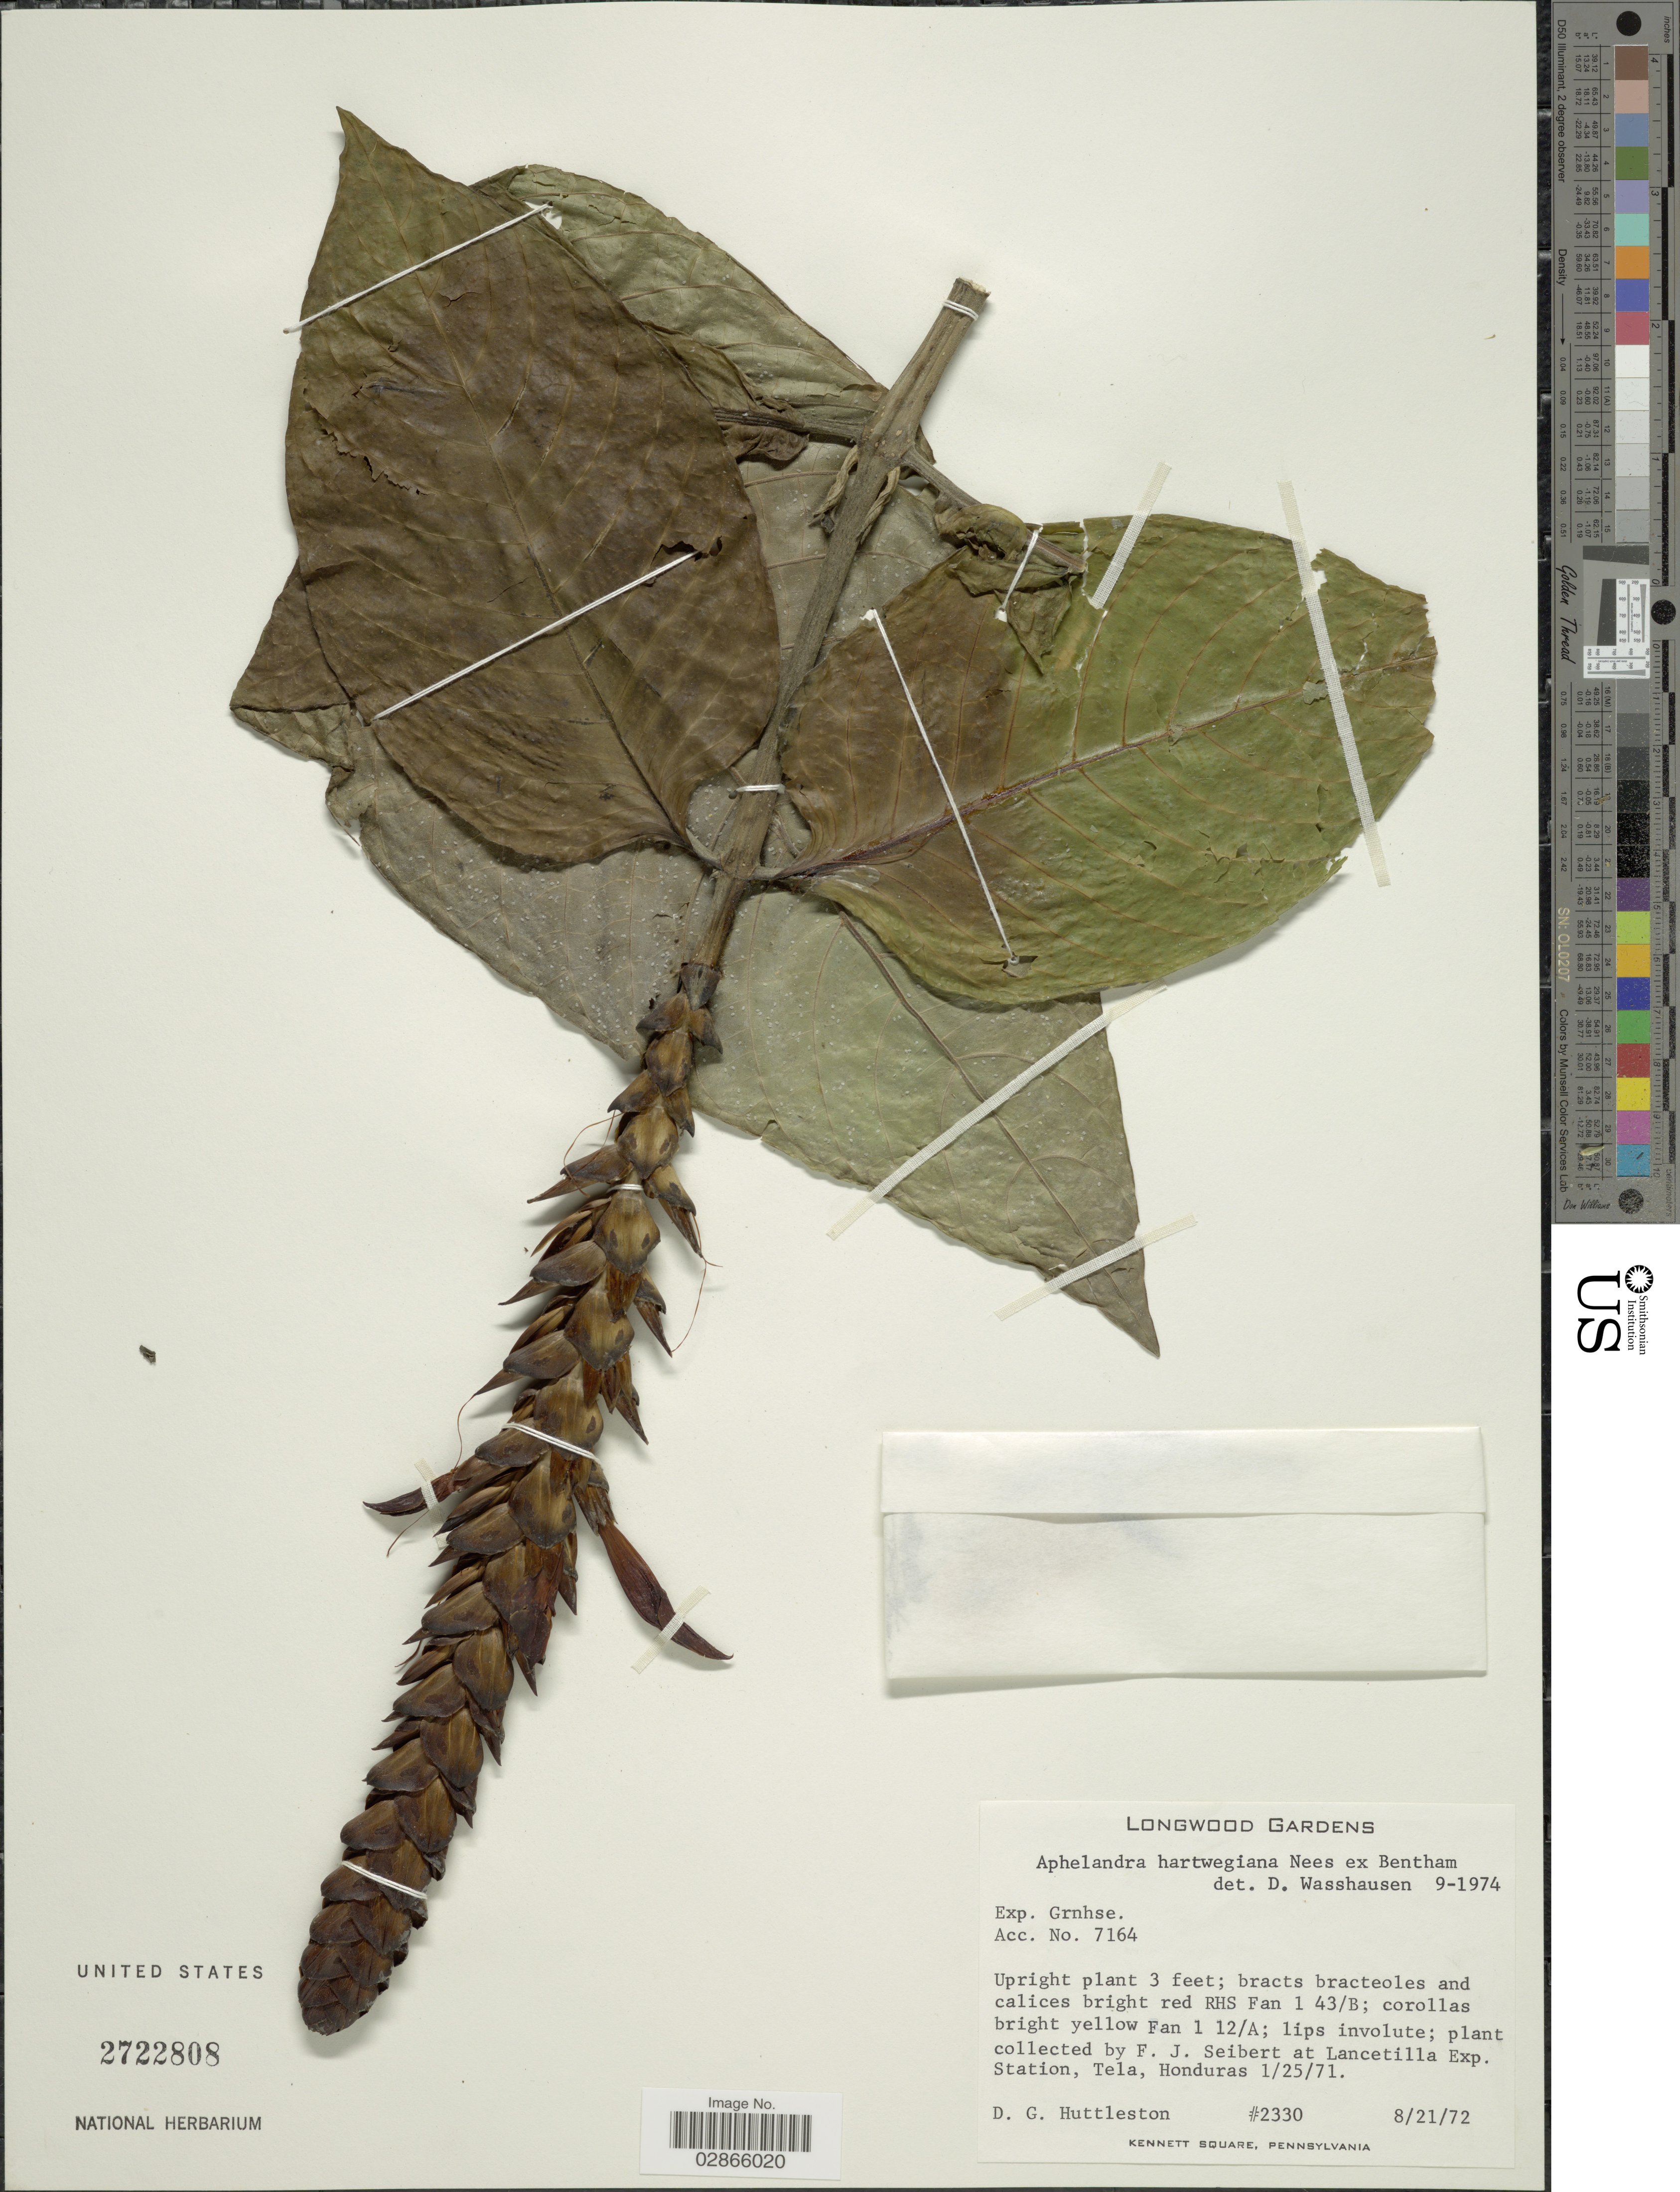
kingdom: Plantae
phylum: Tracheophyta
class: Magnoliopsida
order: Lamiales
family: Acanthaceae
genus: Aphelandra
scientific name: Aphelandra hartwegiana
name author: Nees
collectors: D. G. Huttleston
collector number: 2330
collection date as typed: Transcribed d/m/y: 21/8/72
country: United States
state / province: Pennsylvania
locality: Longwood Gardens.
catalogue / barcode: US 2722808